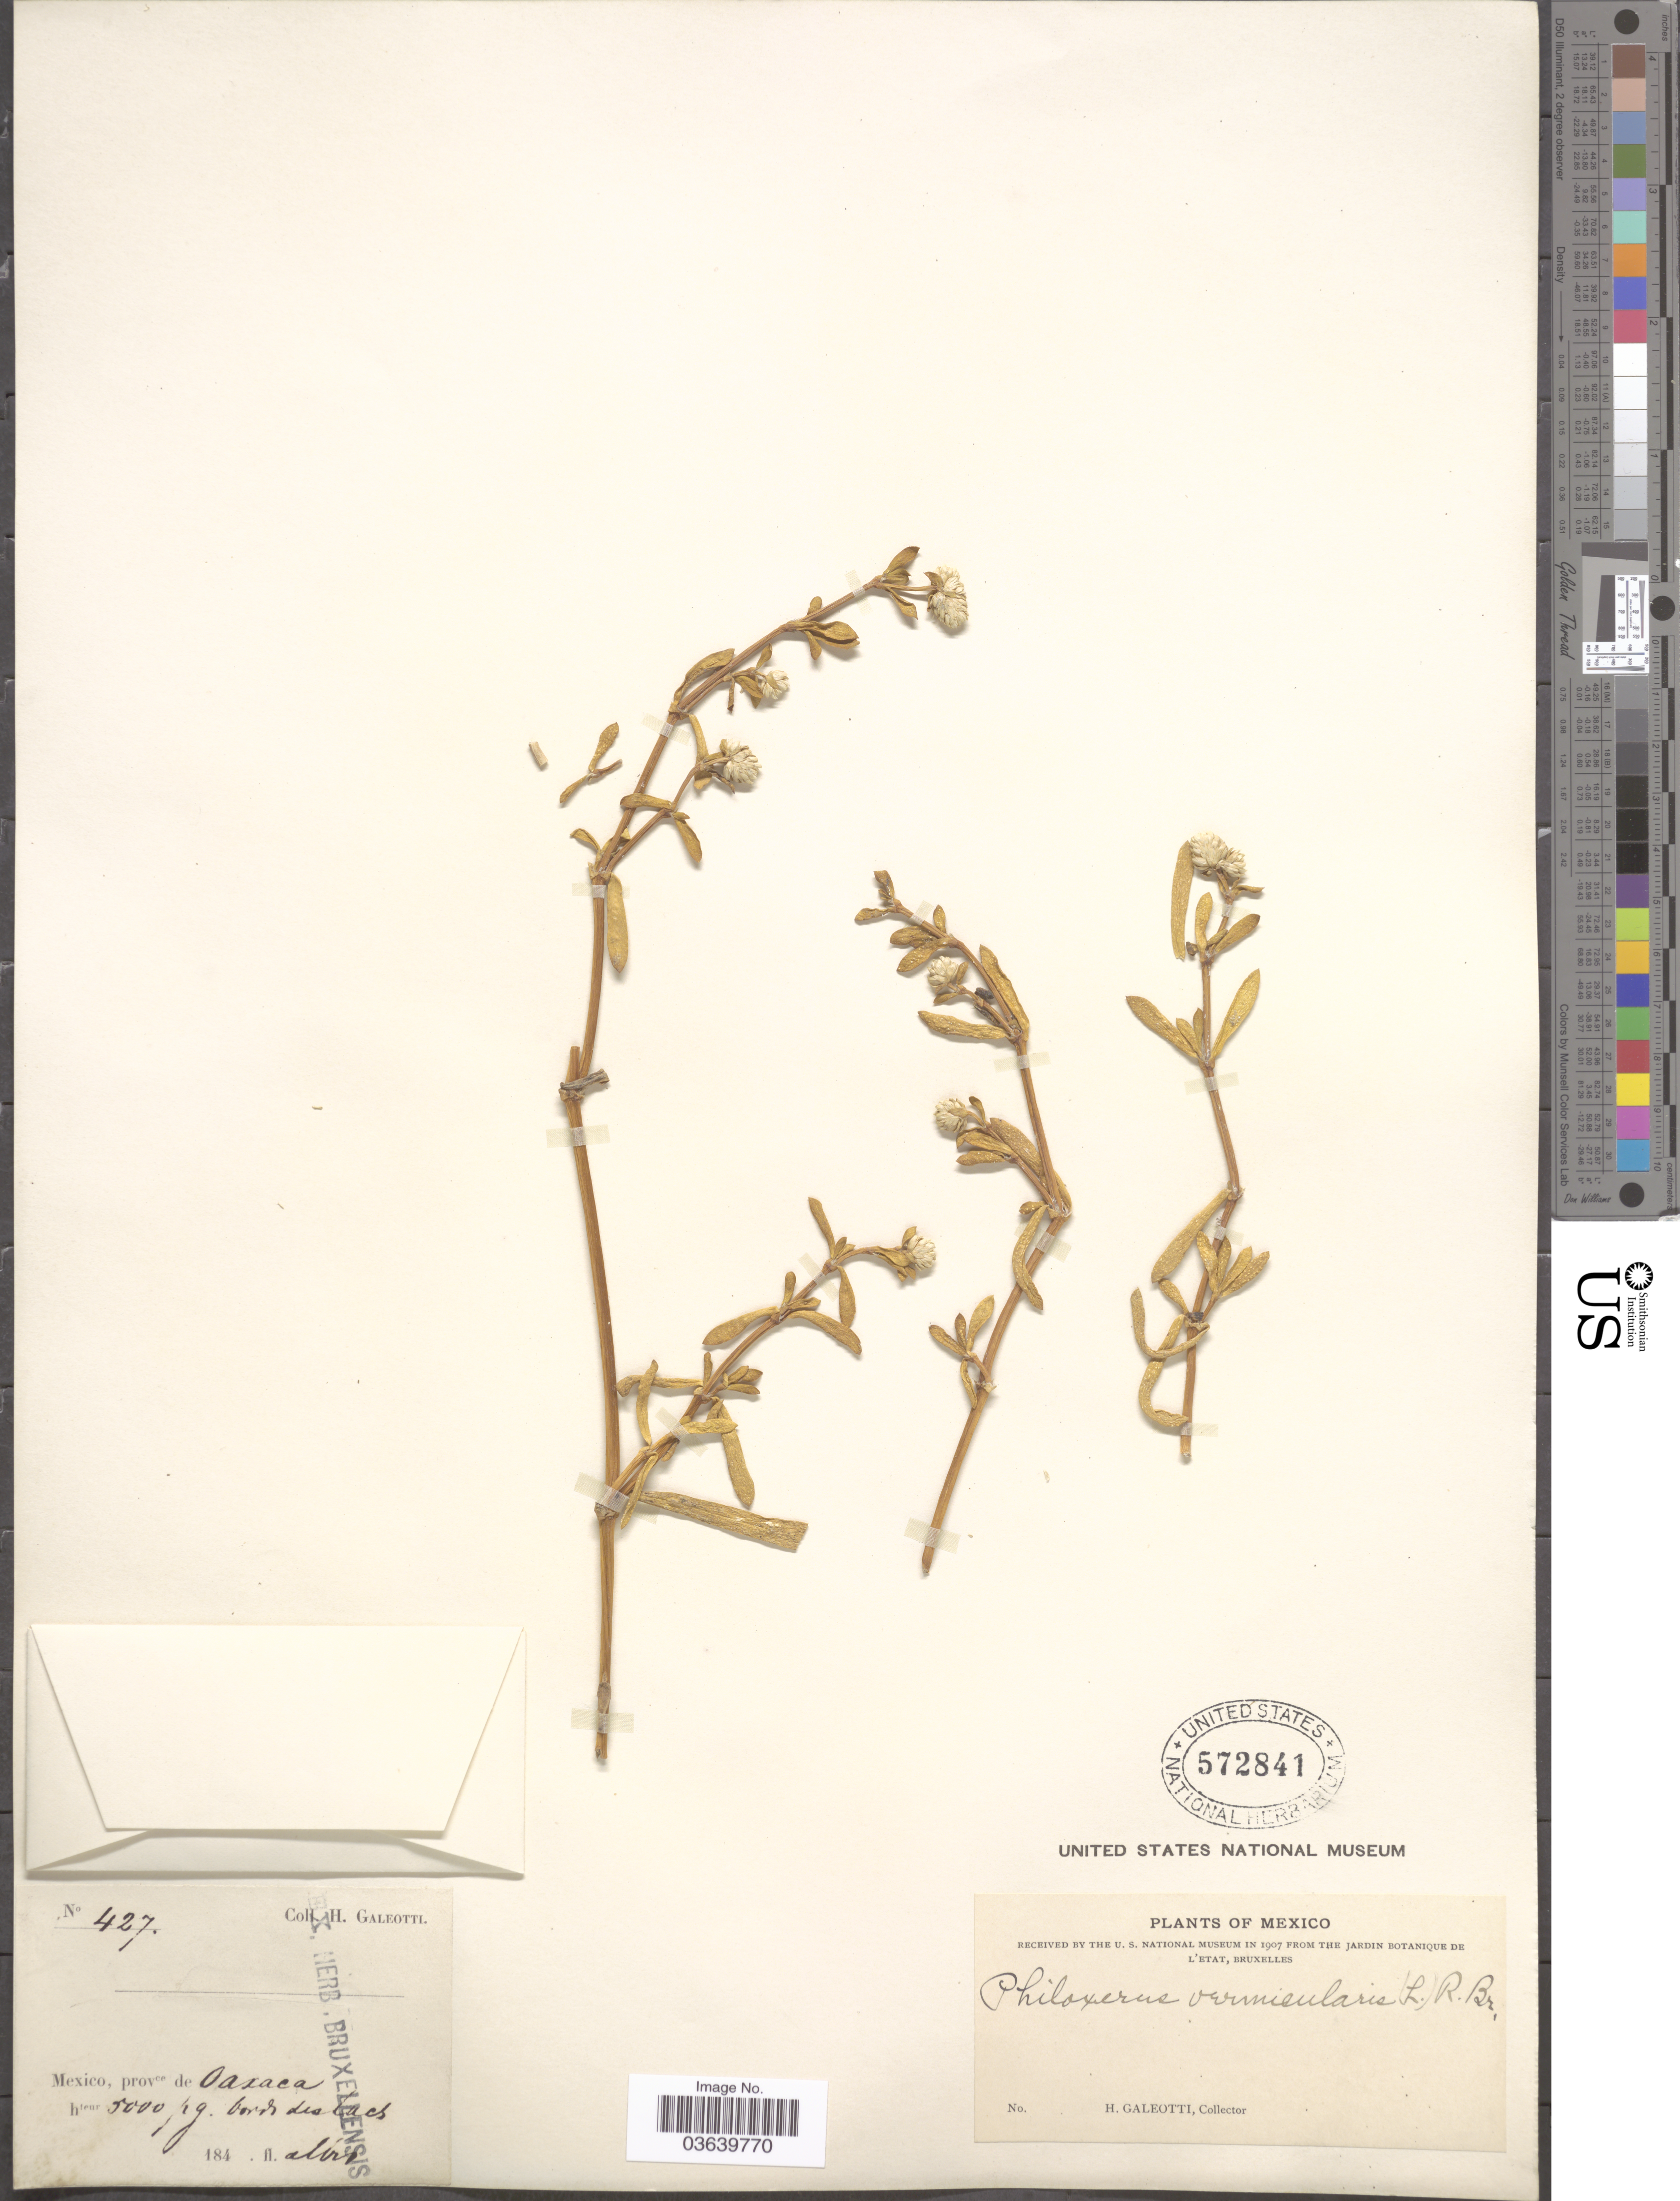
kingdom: Plantae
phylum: Tracheophyta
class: Magnoliopsida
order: Caryophyllales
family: Amaranthaceae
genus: Gomphrena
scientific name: Gomphrena vermicularis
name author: L.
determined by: Strong, Mark T., (BOT), Smithsonian Institution - National Museum of Natural History (UNITED STATES)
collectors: H. G. Galeotti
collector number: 427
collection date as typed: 184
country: Mexico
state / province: Oaxaca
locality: Bords des lacs.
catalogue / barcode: US 572841